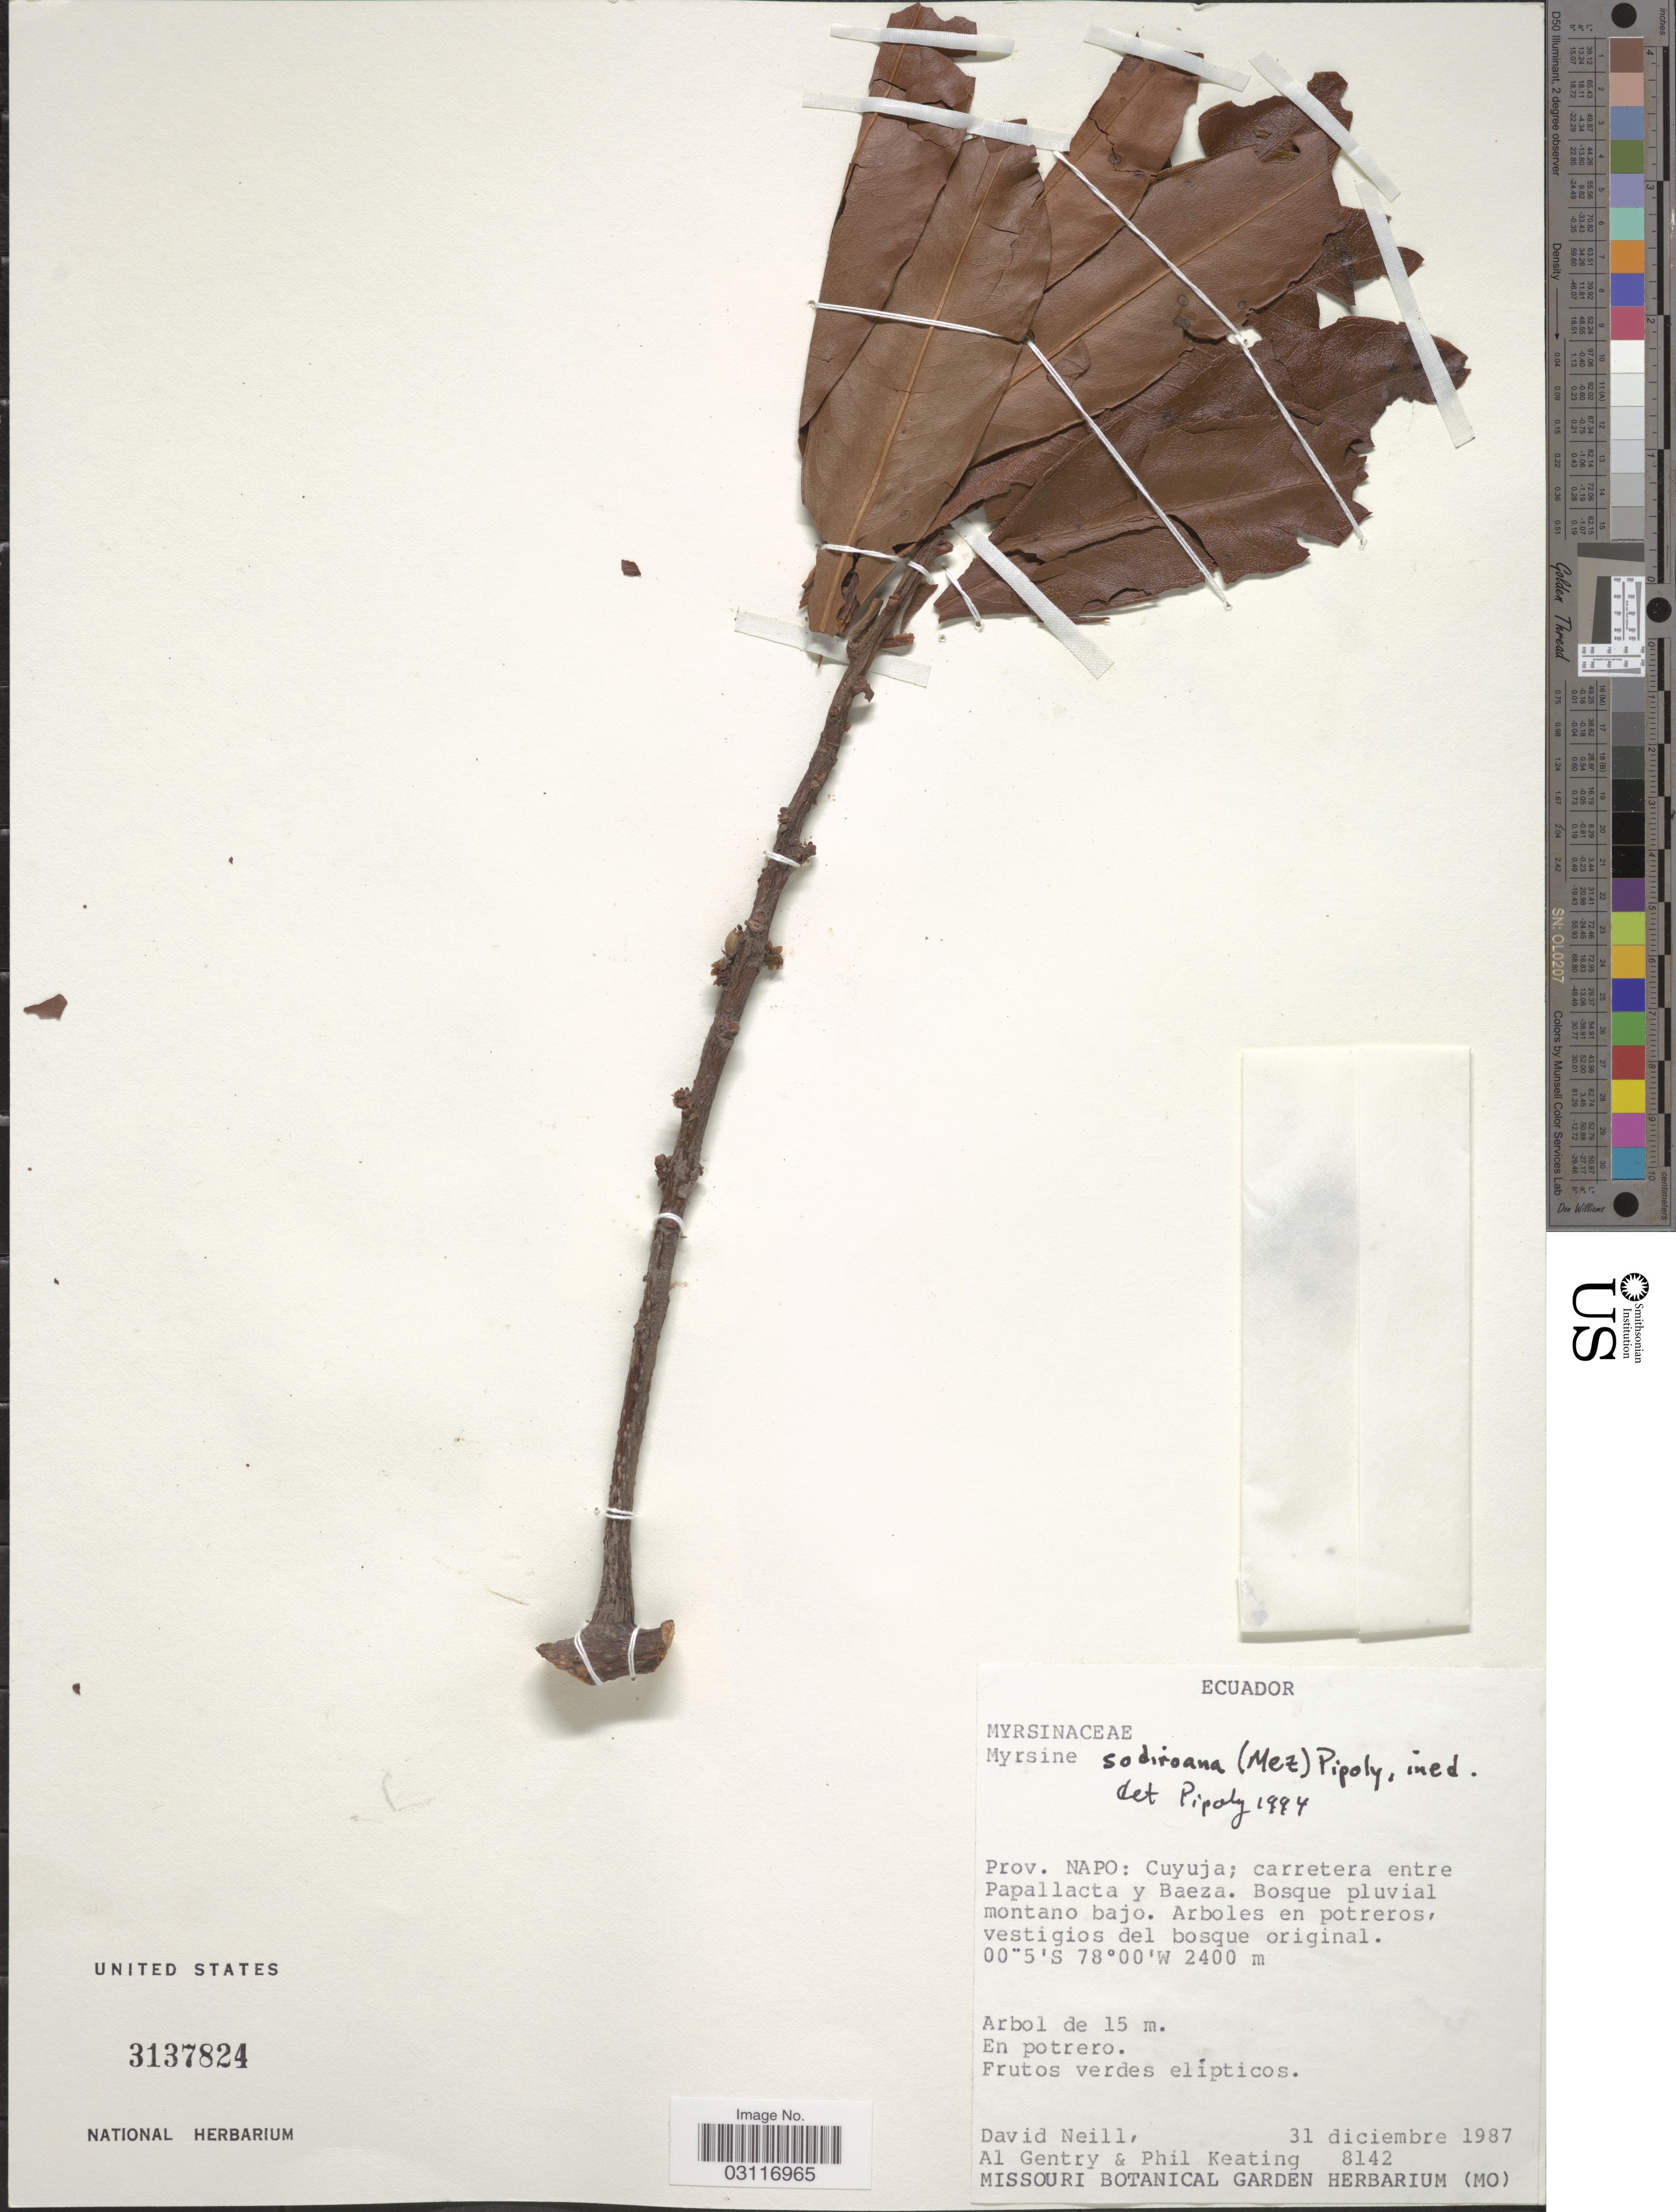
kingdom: Plantae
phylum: Tracheophyta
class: Magnoliopsida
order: Ericales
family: Primulaceae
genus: Myrsine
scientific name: Myrsine sodiroana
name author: (Mez) Pipoly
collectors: D. A. Neill, A. H. Gentry & P. Keating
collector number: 8142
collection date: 1987-12-31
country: Ecuador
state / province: Napo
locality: Cuyuja; carretera entre Papallacta y Baeza. Bosque pluvial montano bajo.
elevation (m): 2400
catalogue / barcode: US 3137824